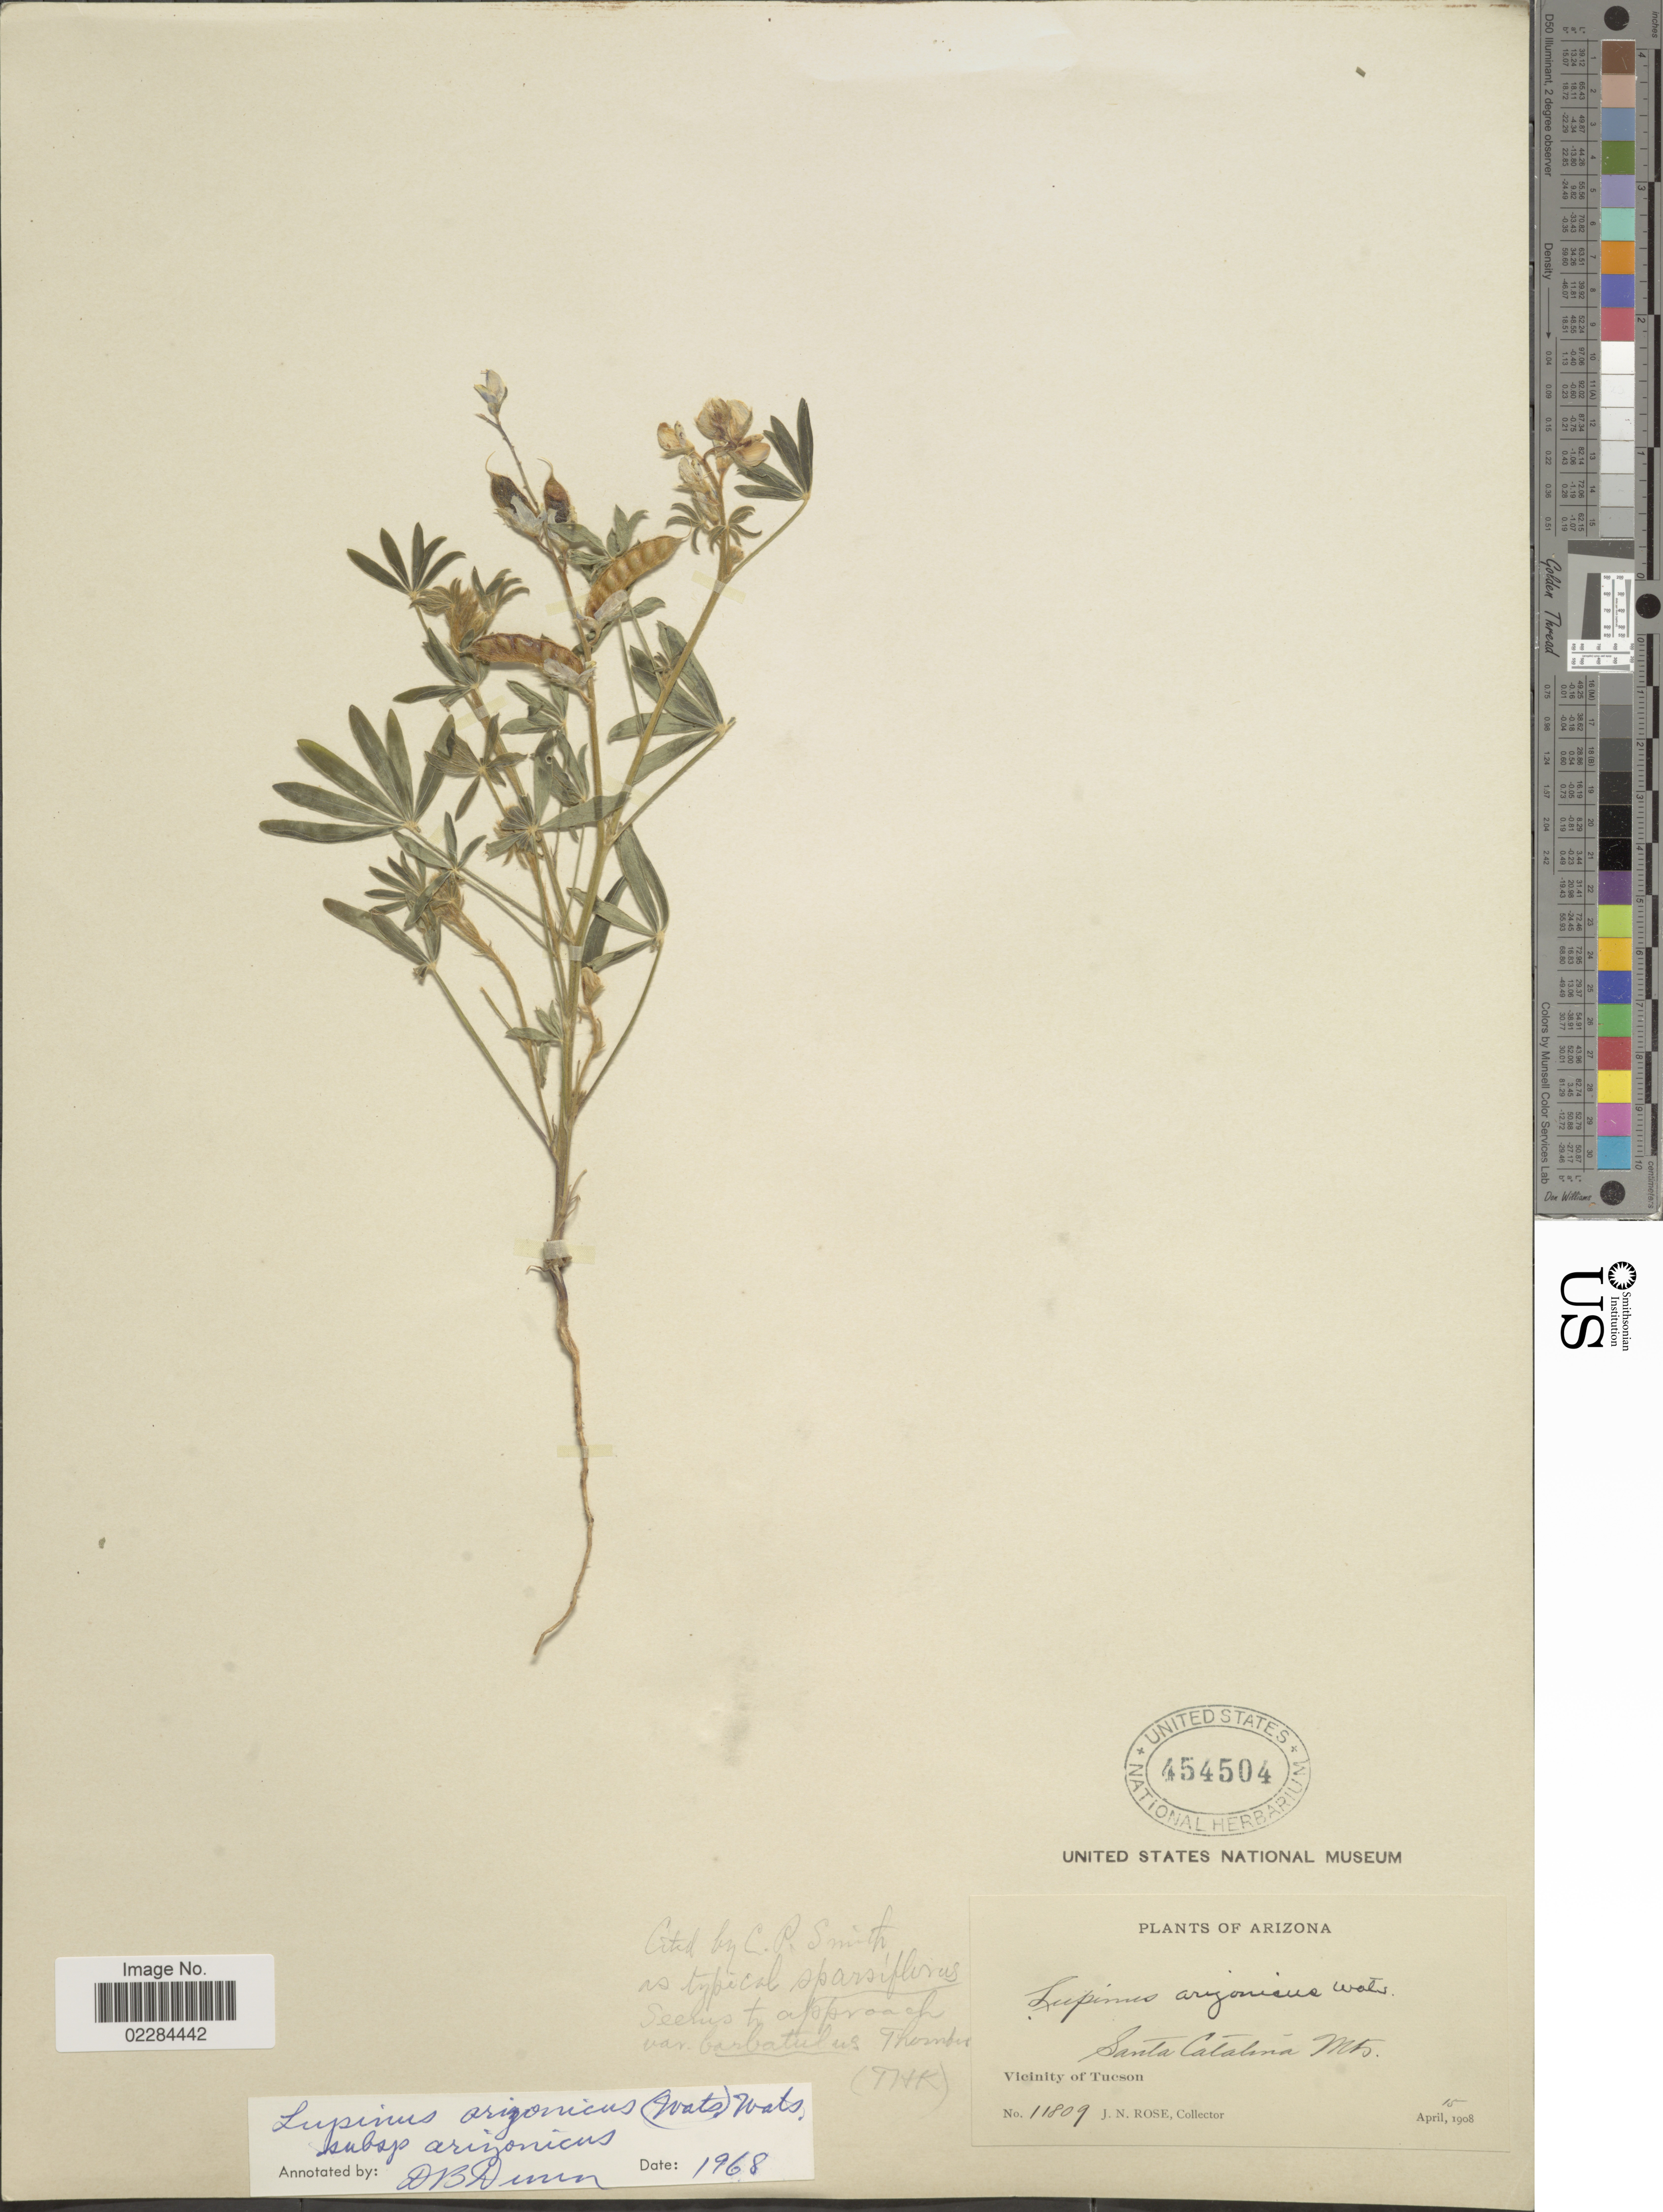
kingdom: Plantae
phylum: Tracheophyta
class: Magnoliopsida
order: Fabales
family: Fabaceae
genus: Lupinus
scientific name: Lupinus arizonicus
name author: (S. Watson) S. Watson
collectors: J. N. Rose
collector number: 11809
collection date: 1908-04-15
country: United States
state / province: Arizona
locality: Santa Catalina Mts. Vicinity of Tucson.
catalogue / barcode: US 454504